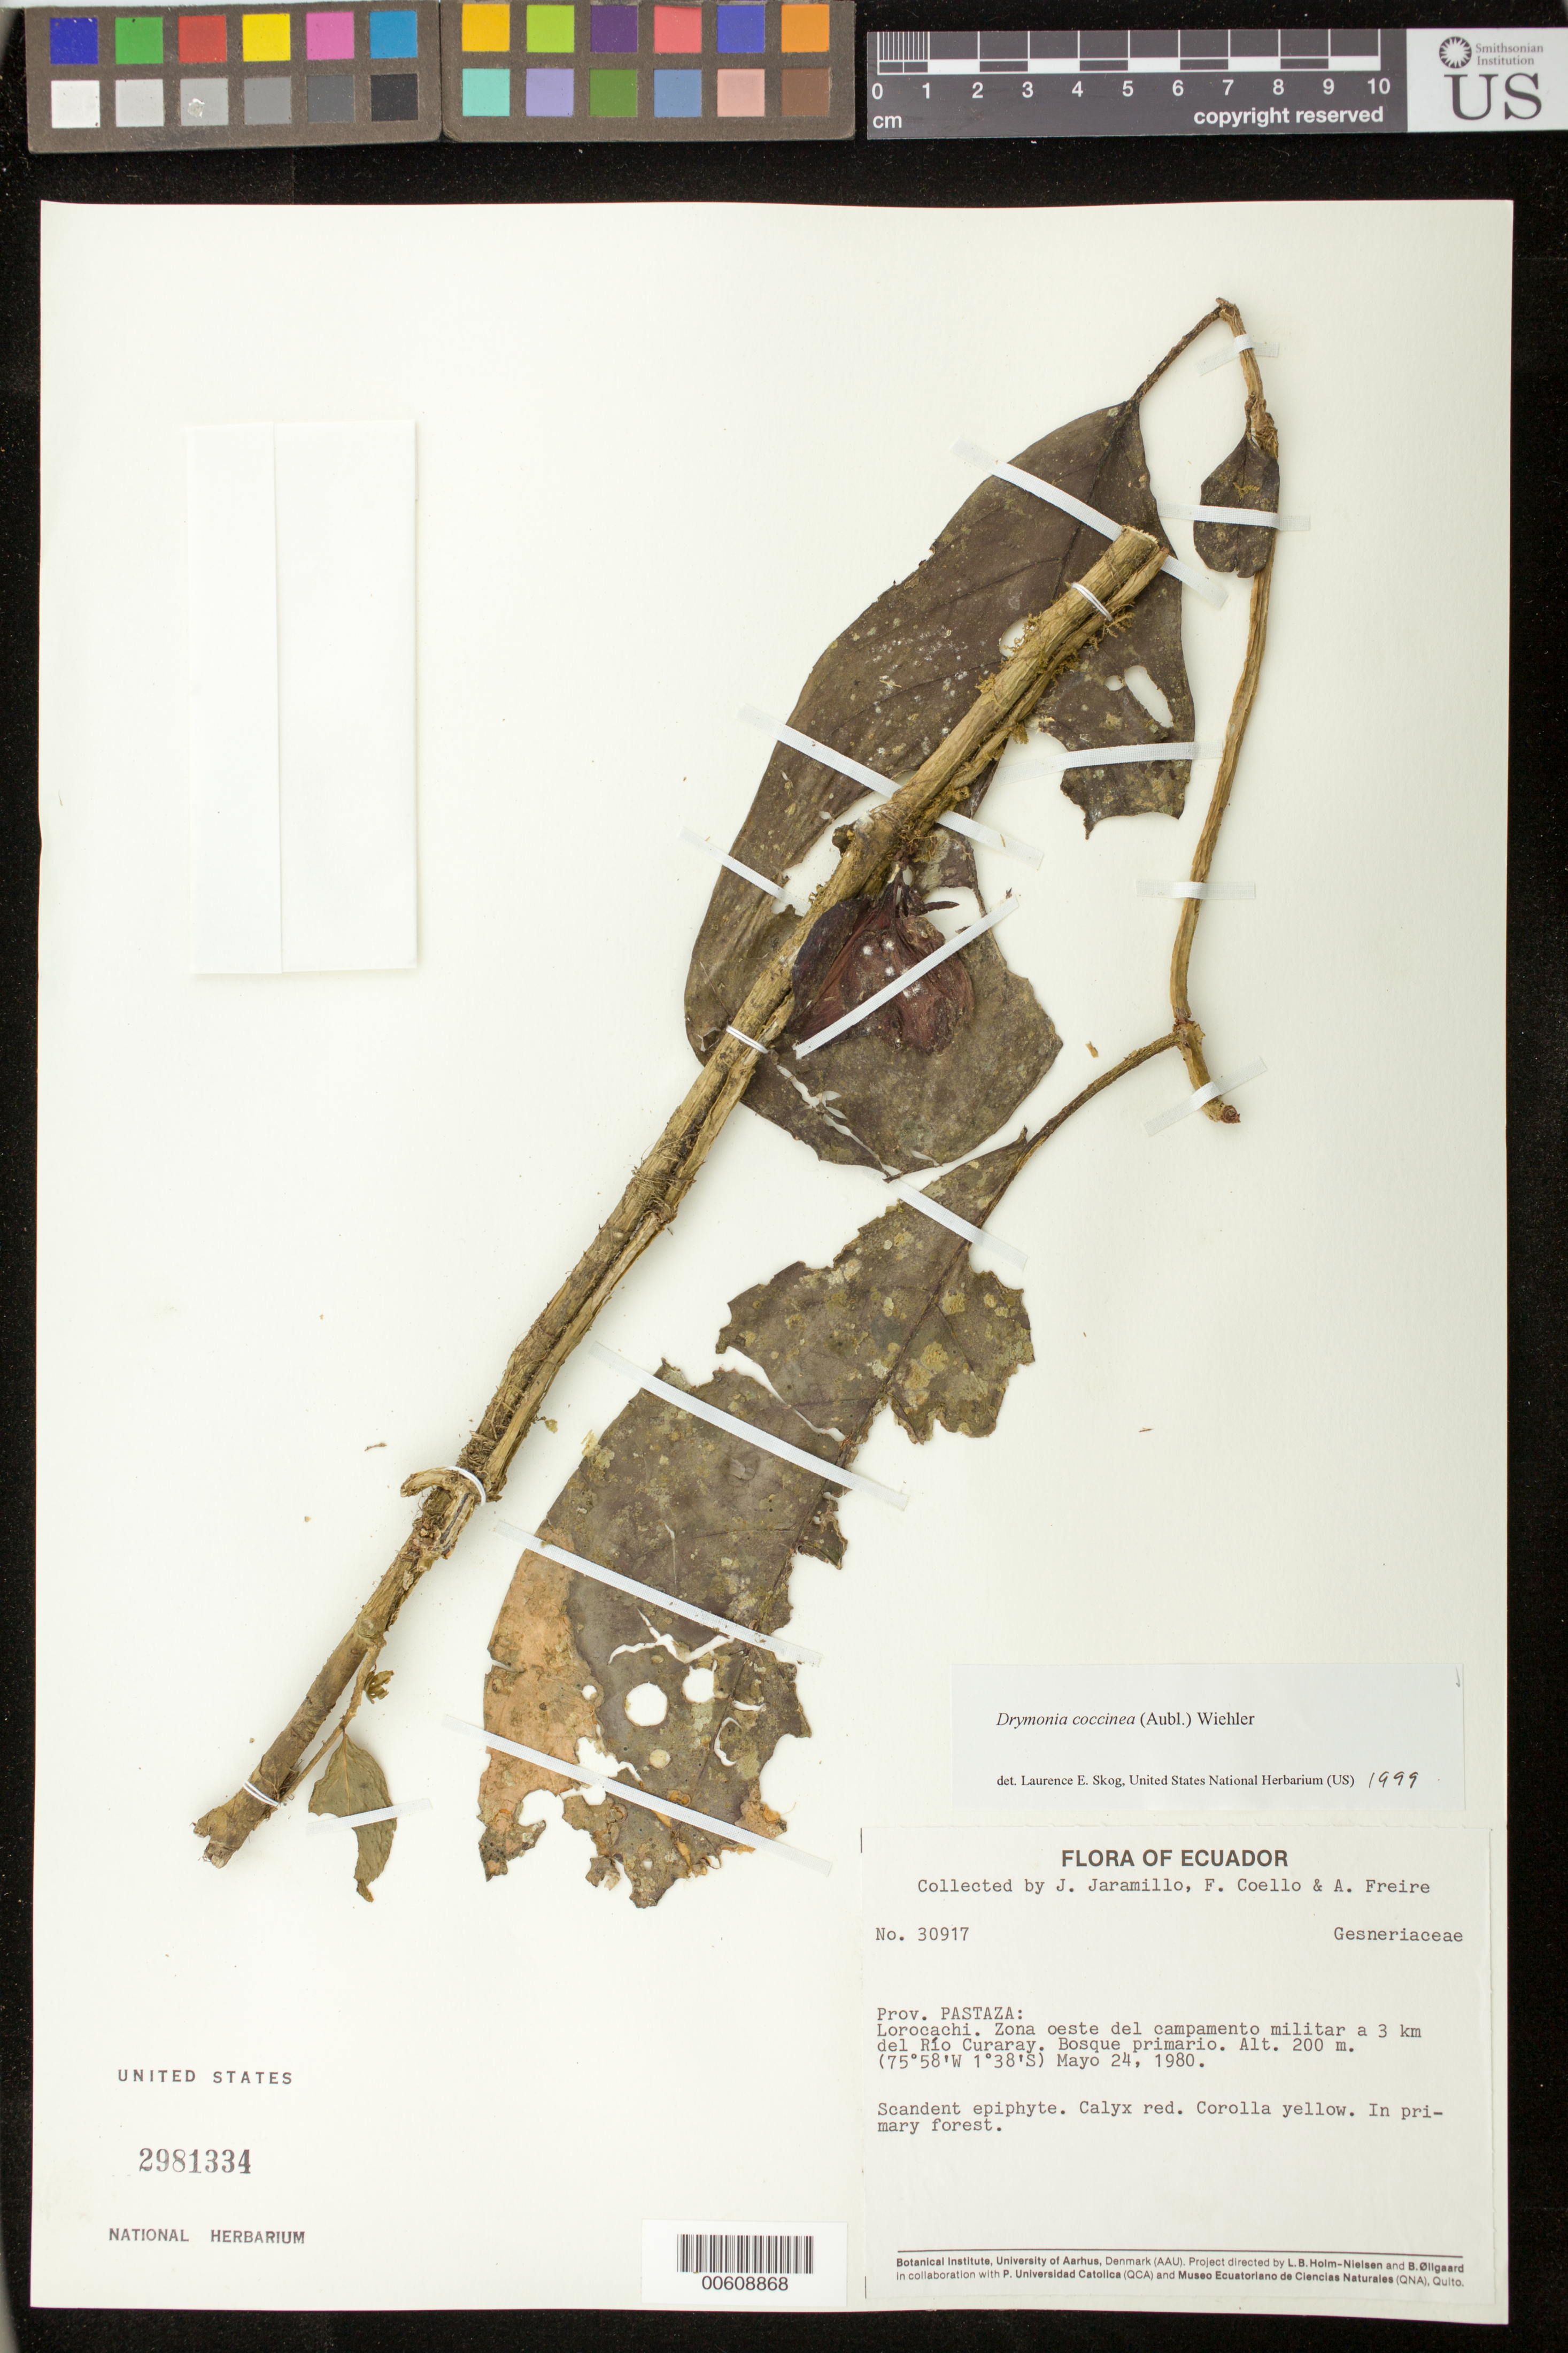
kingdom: Plantae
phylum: Tracheophyta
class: Magnoliopsida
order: Lamiales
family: Gesneriaceae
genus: Drymonia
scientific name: Drymonia coccinea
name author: (Aubl.) Wiehler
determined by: Skog, Laurence E.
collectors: J. L. Jaramillo, F. Coello & A. Freire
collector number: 30917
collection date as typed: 24 May 1980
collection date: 1980-05-24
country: Ecuador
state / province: Pastaza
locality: Lorocachi, zone W del campamento militar a 3 km del Río Curaray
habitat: Bosque primario; in primary forest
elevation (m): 200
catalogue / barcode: US 2981334